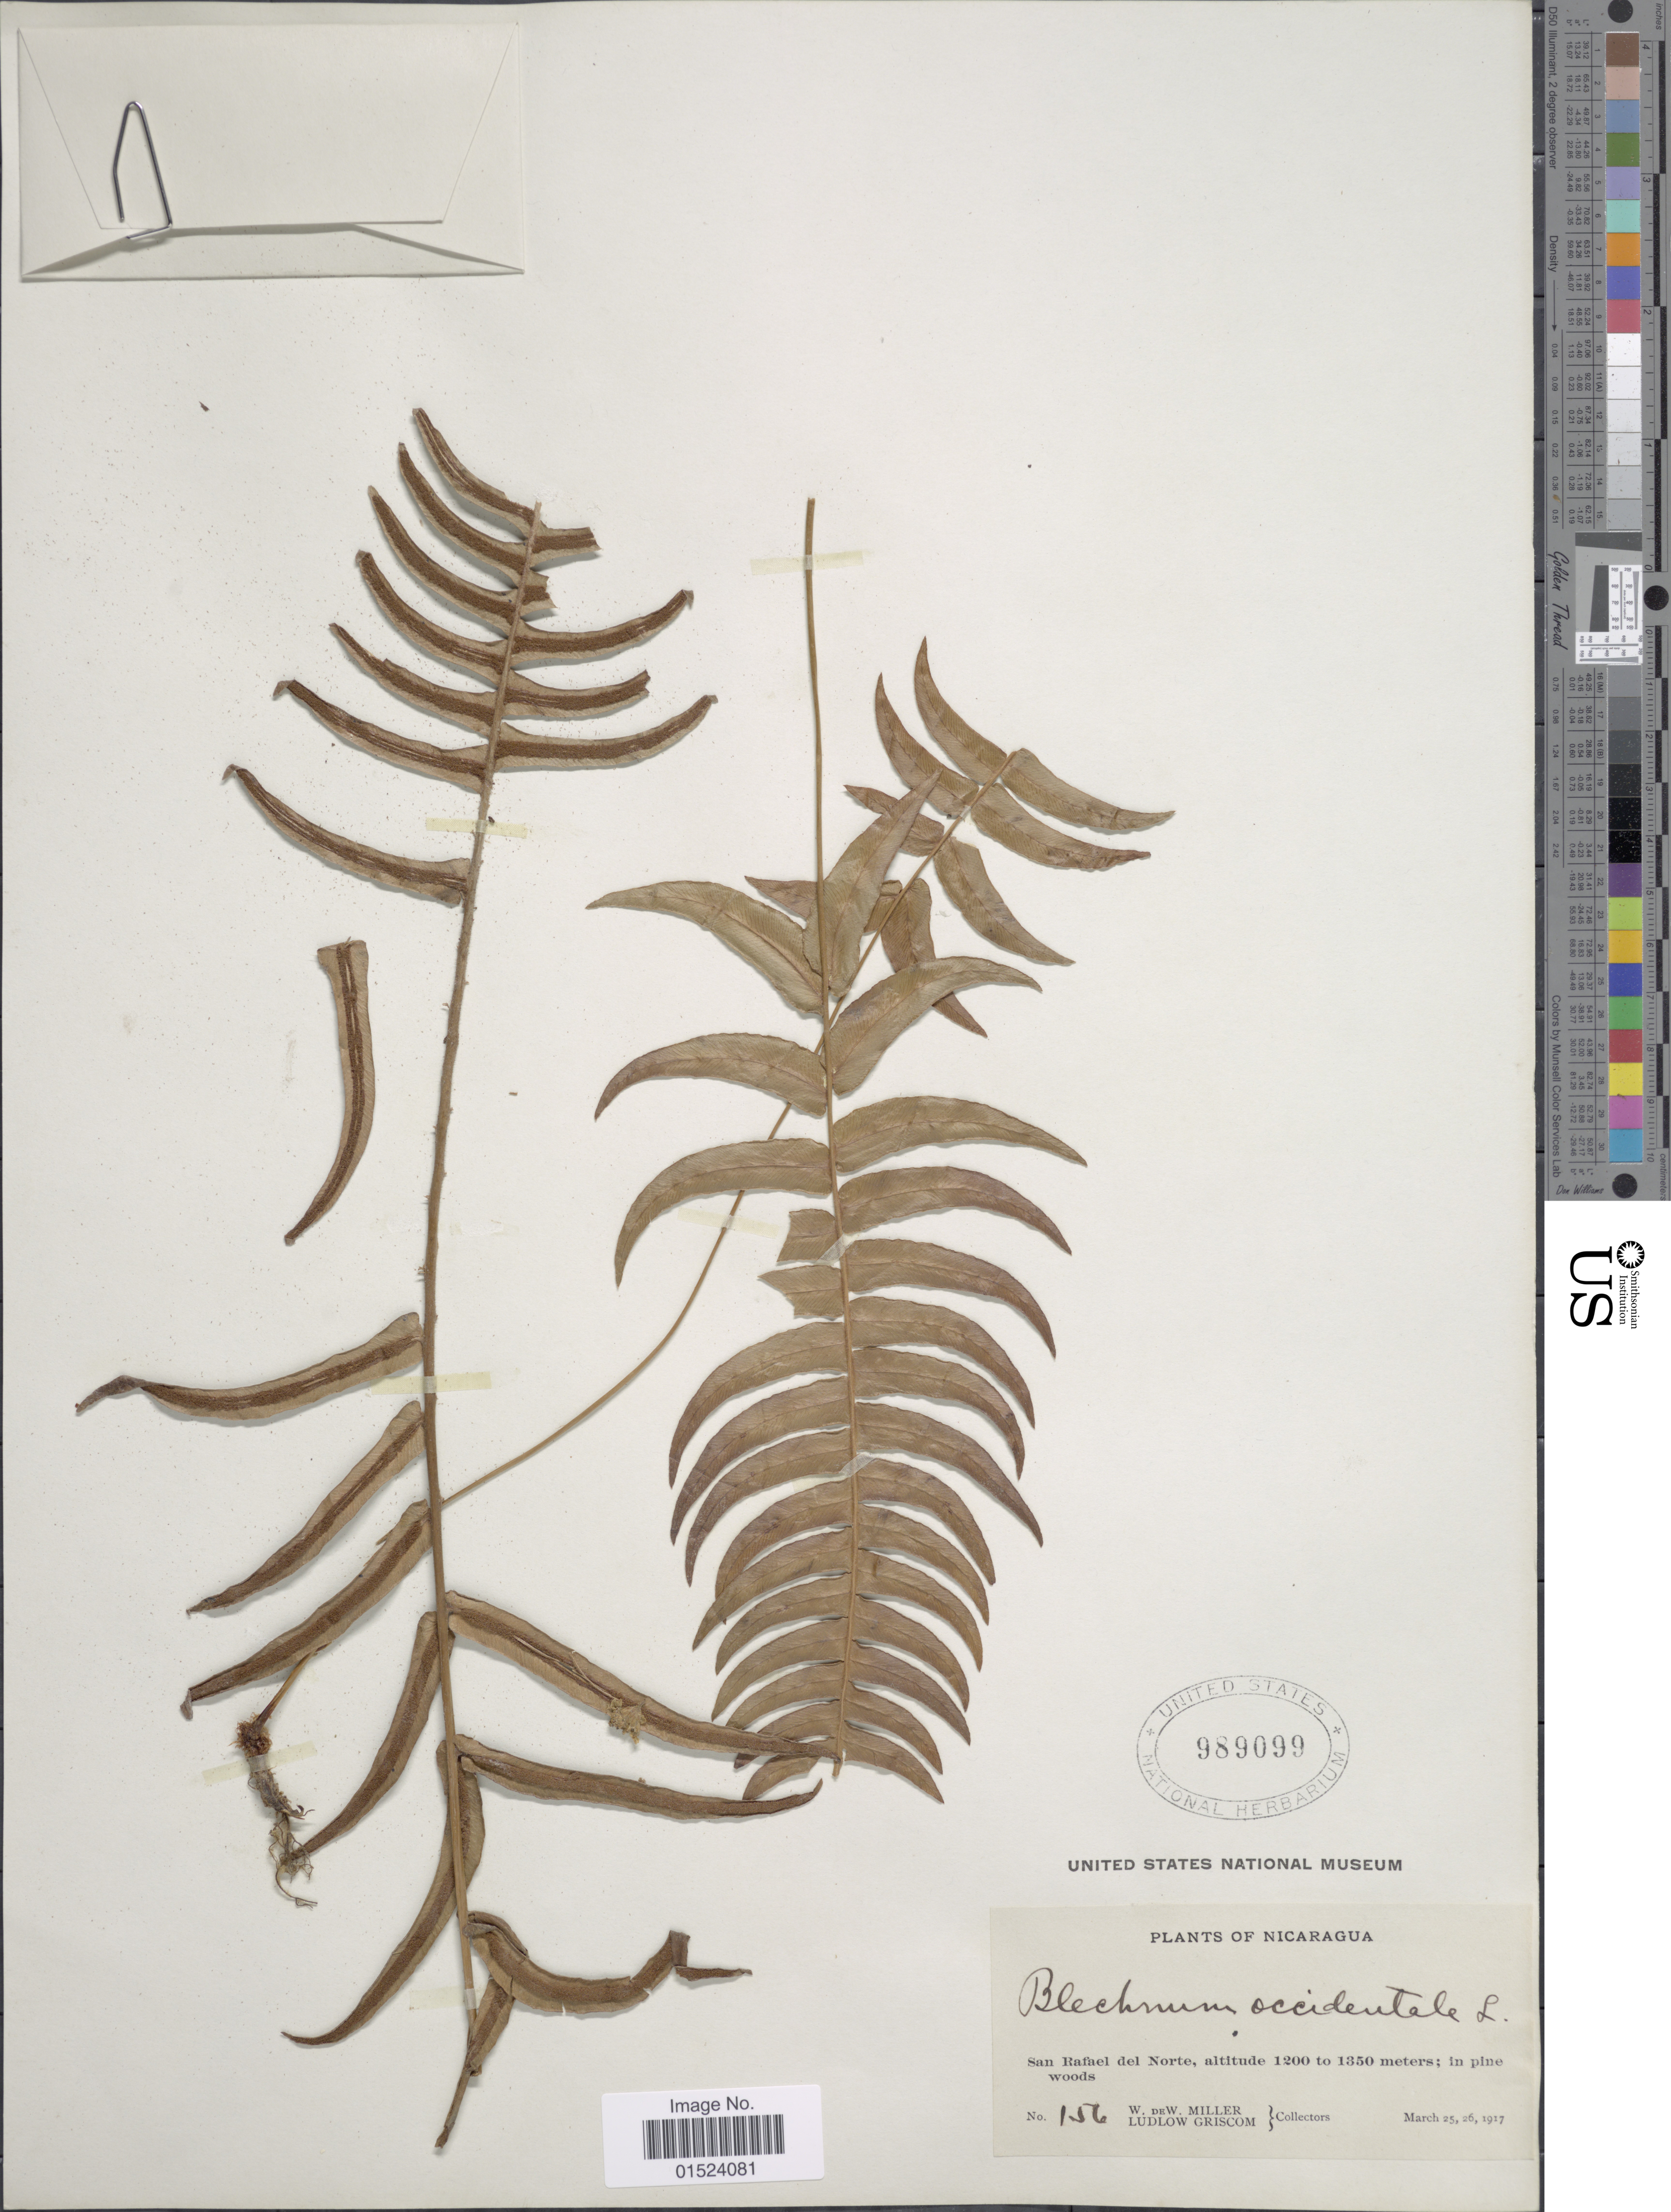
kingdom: Plantae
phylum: Tracheophyta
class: Polypodiopsida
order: Polypodiales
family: Blechnaceae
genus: Blechnum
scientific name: Blechnum glandulosum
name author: Link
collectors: W. D. Miller & L. Griscom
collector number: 156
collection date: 1917-03-25/1917-03-26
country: Nicaragua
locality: San Rafael del Norte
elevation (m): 1200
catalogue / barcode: US 989099